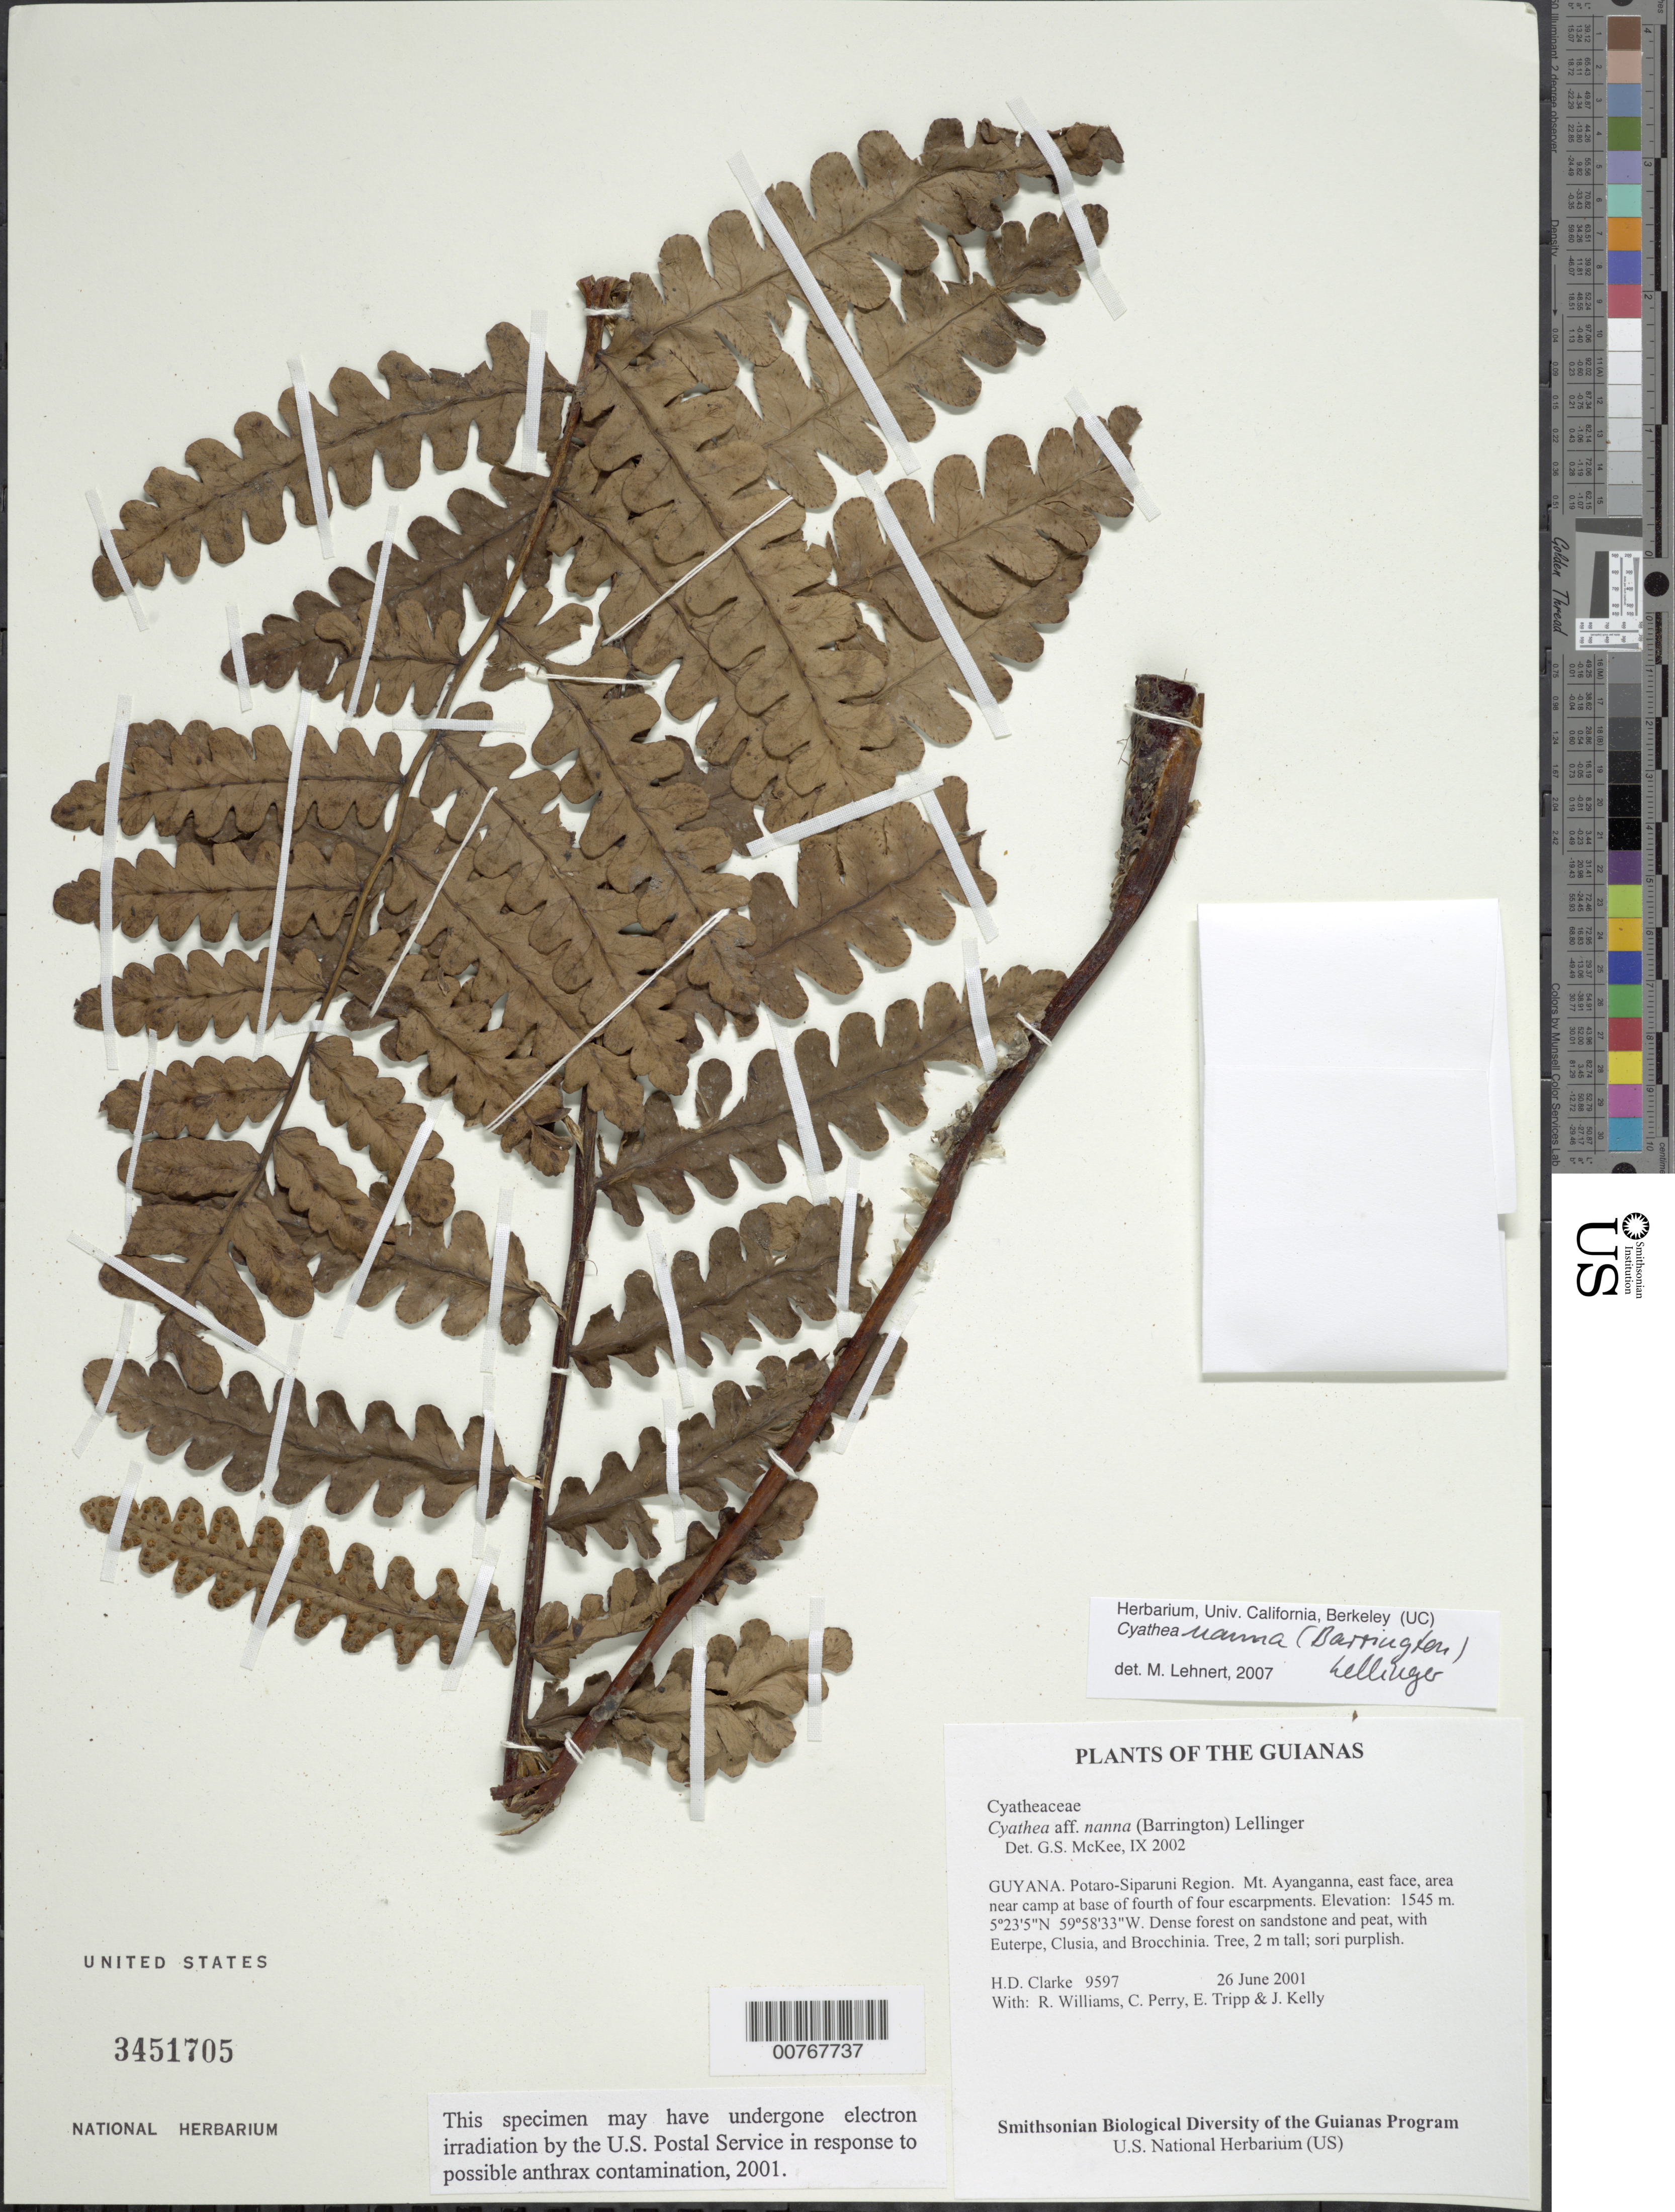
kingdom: Plantae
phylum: Tracheophyta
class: Polypodiopsida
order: Cyatheales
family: Cyatheaceae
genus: Cyathea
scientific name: Cyathea nanna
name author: (Barrington) Lellinger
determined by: McKee, G. S., (US), NMNH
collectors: H. D. Clarke, R. Williams, C. Perry, E. Tripp & J. Kelly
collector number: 9597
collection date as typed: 26 June 2001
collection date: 2001-06-26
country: Guyana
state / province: Potaro-Siparuni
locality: Mt. Ayanganna, east face, area near camp at base of fourth of four escarpments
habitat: Dense forest on sandstone and peat, with Euterpe, Clusia, and Brocchinia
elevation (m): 1545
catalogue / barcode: US 3451705